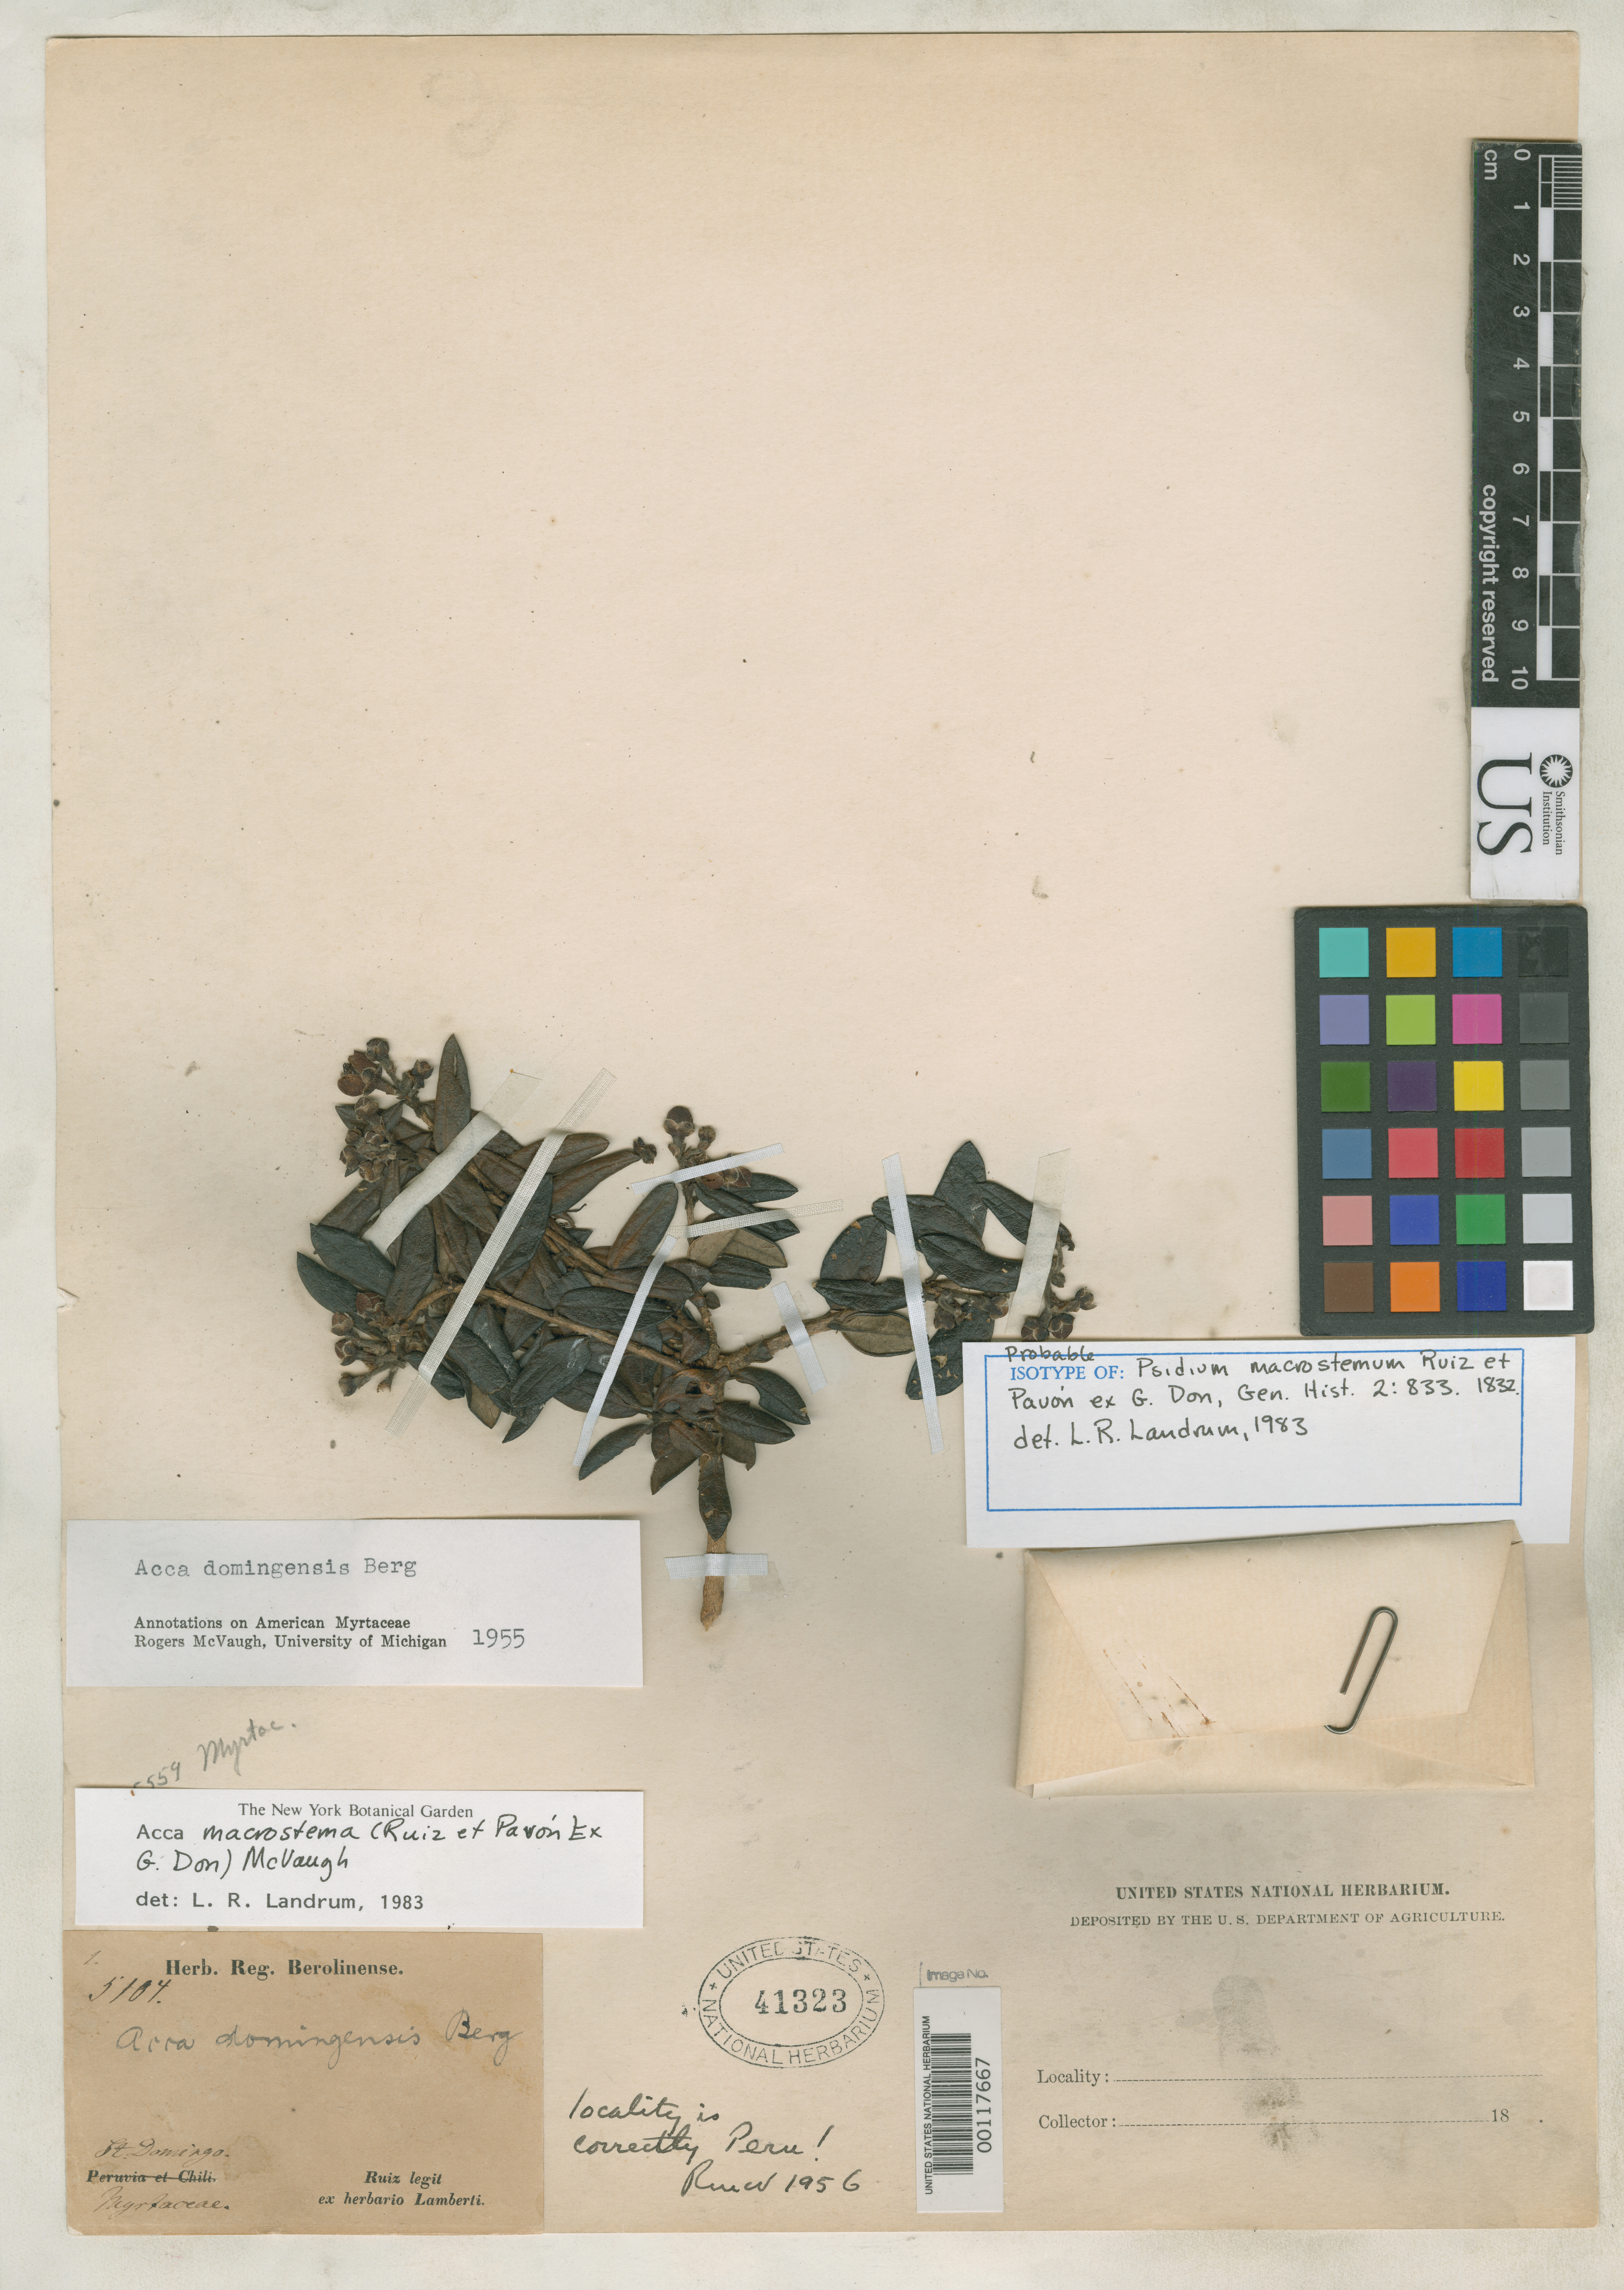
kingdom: Plantae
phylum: Tracheophyta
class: Magnoliopsida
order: Myrtales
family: Myrtaceae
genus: Psidium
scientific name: Psidium macrostemon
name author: Ruiz & Pav. ex G. Don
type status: Possible Isotype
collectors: H. Ruiz López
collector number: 5104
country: Dominican Republic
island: Hispaniola Island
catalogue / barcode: US 41323